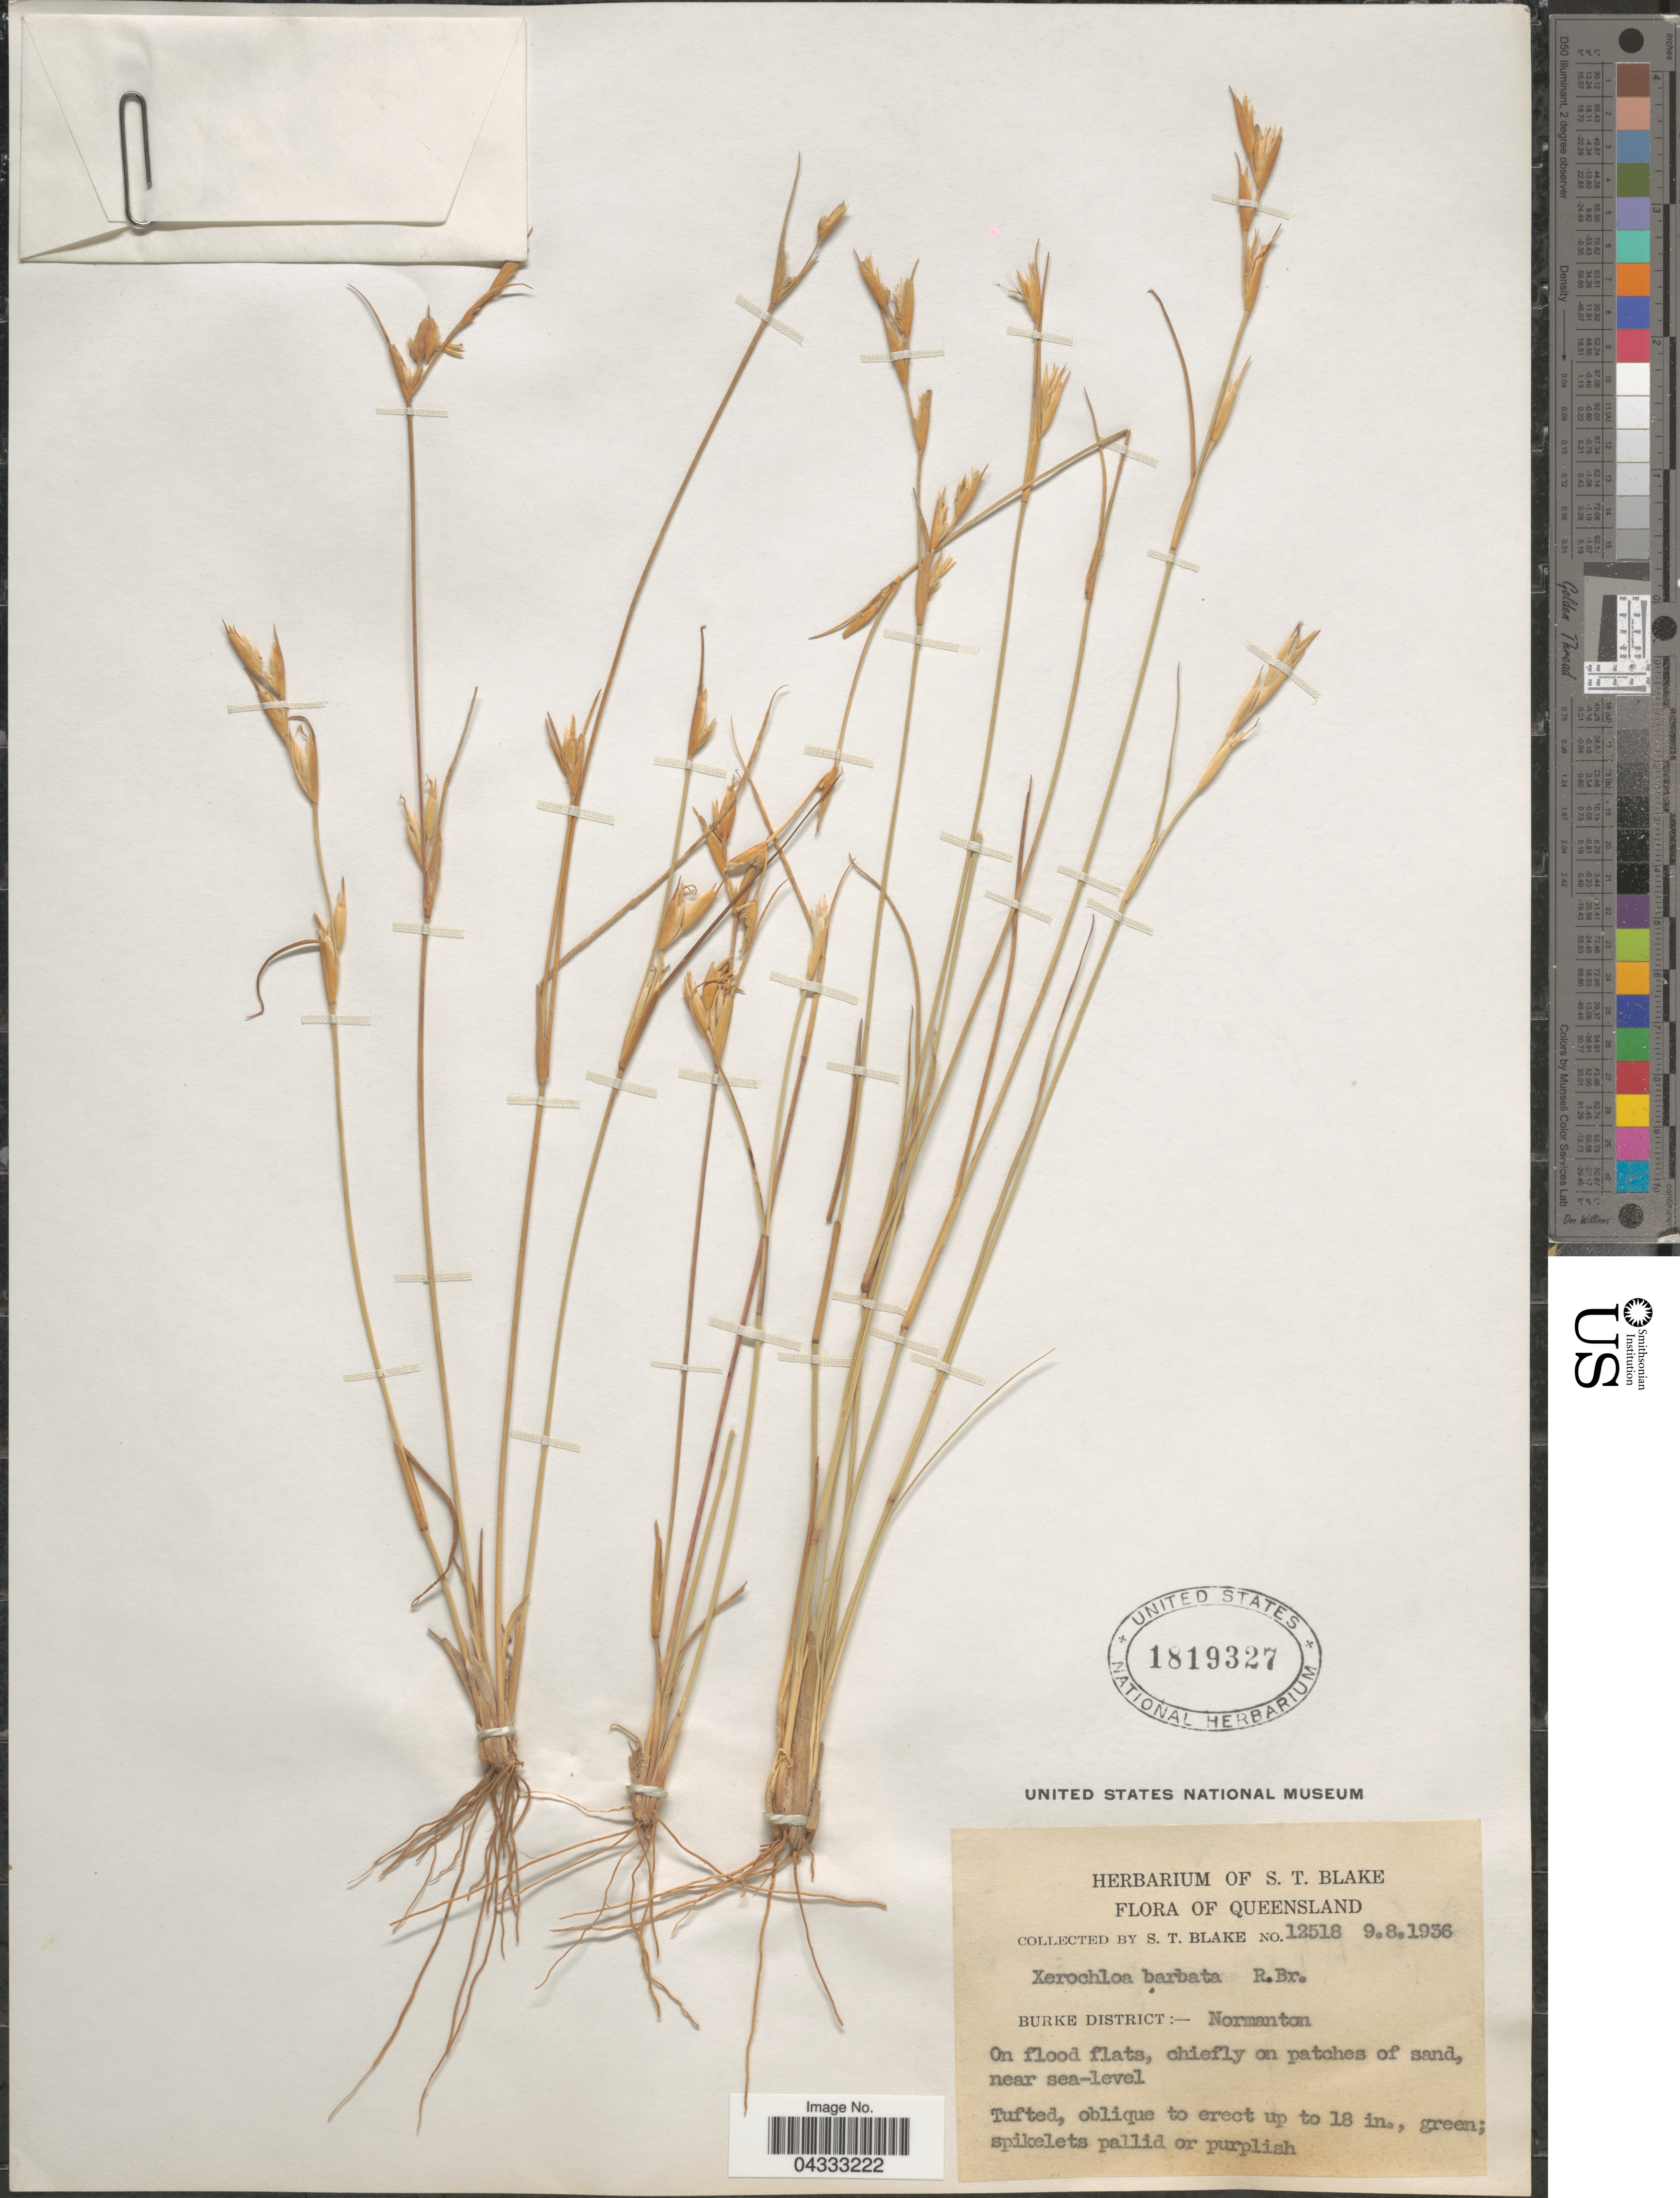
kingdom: Plantae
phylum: Tracheophyta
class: Liliopsida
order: Poales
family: Poaceae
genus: Xerochloa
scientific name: Xerochloa barbata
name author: R. Br.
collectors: S. T. Blake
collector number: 12518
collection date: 1936-08-09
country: Australia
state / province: Queensland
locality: Burke District: Normanton.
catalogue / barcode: US 1819327